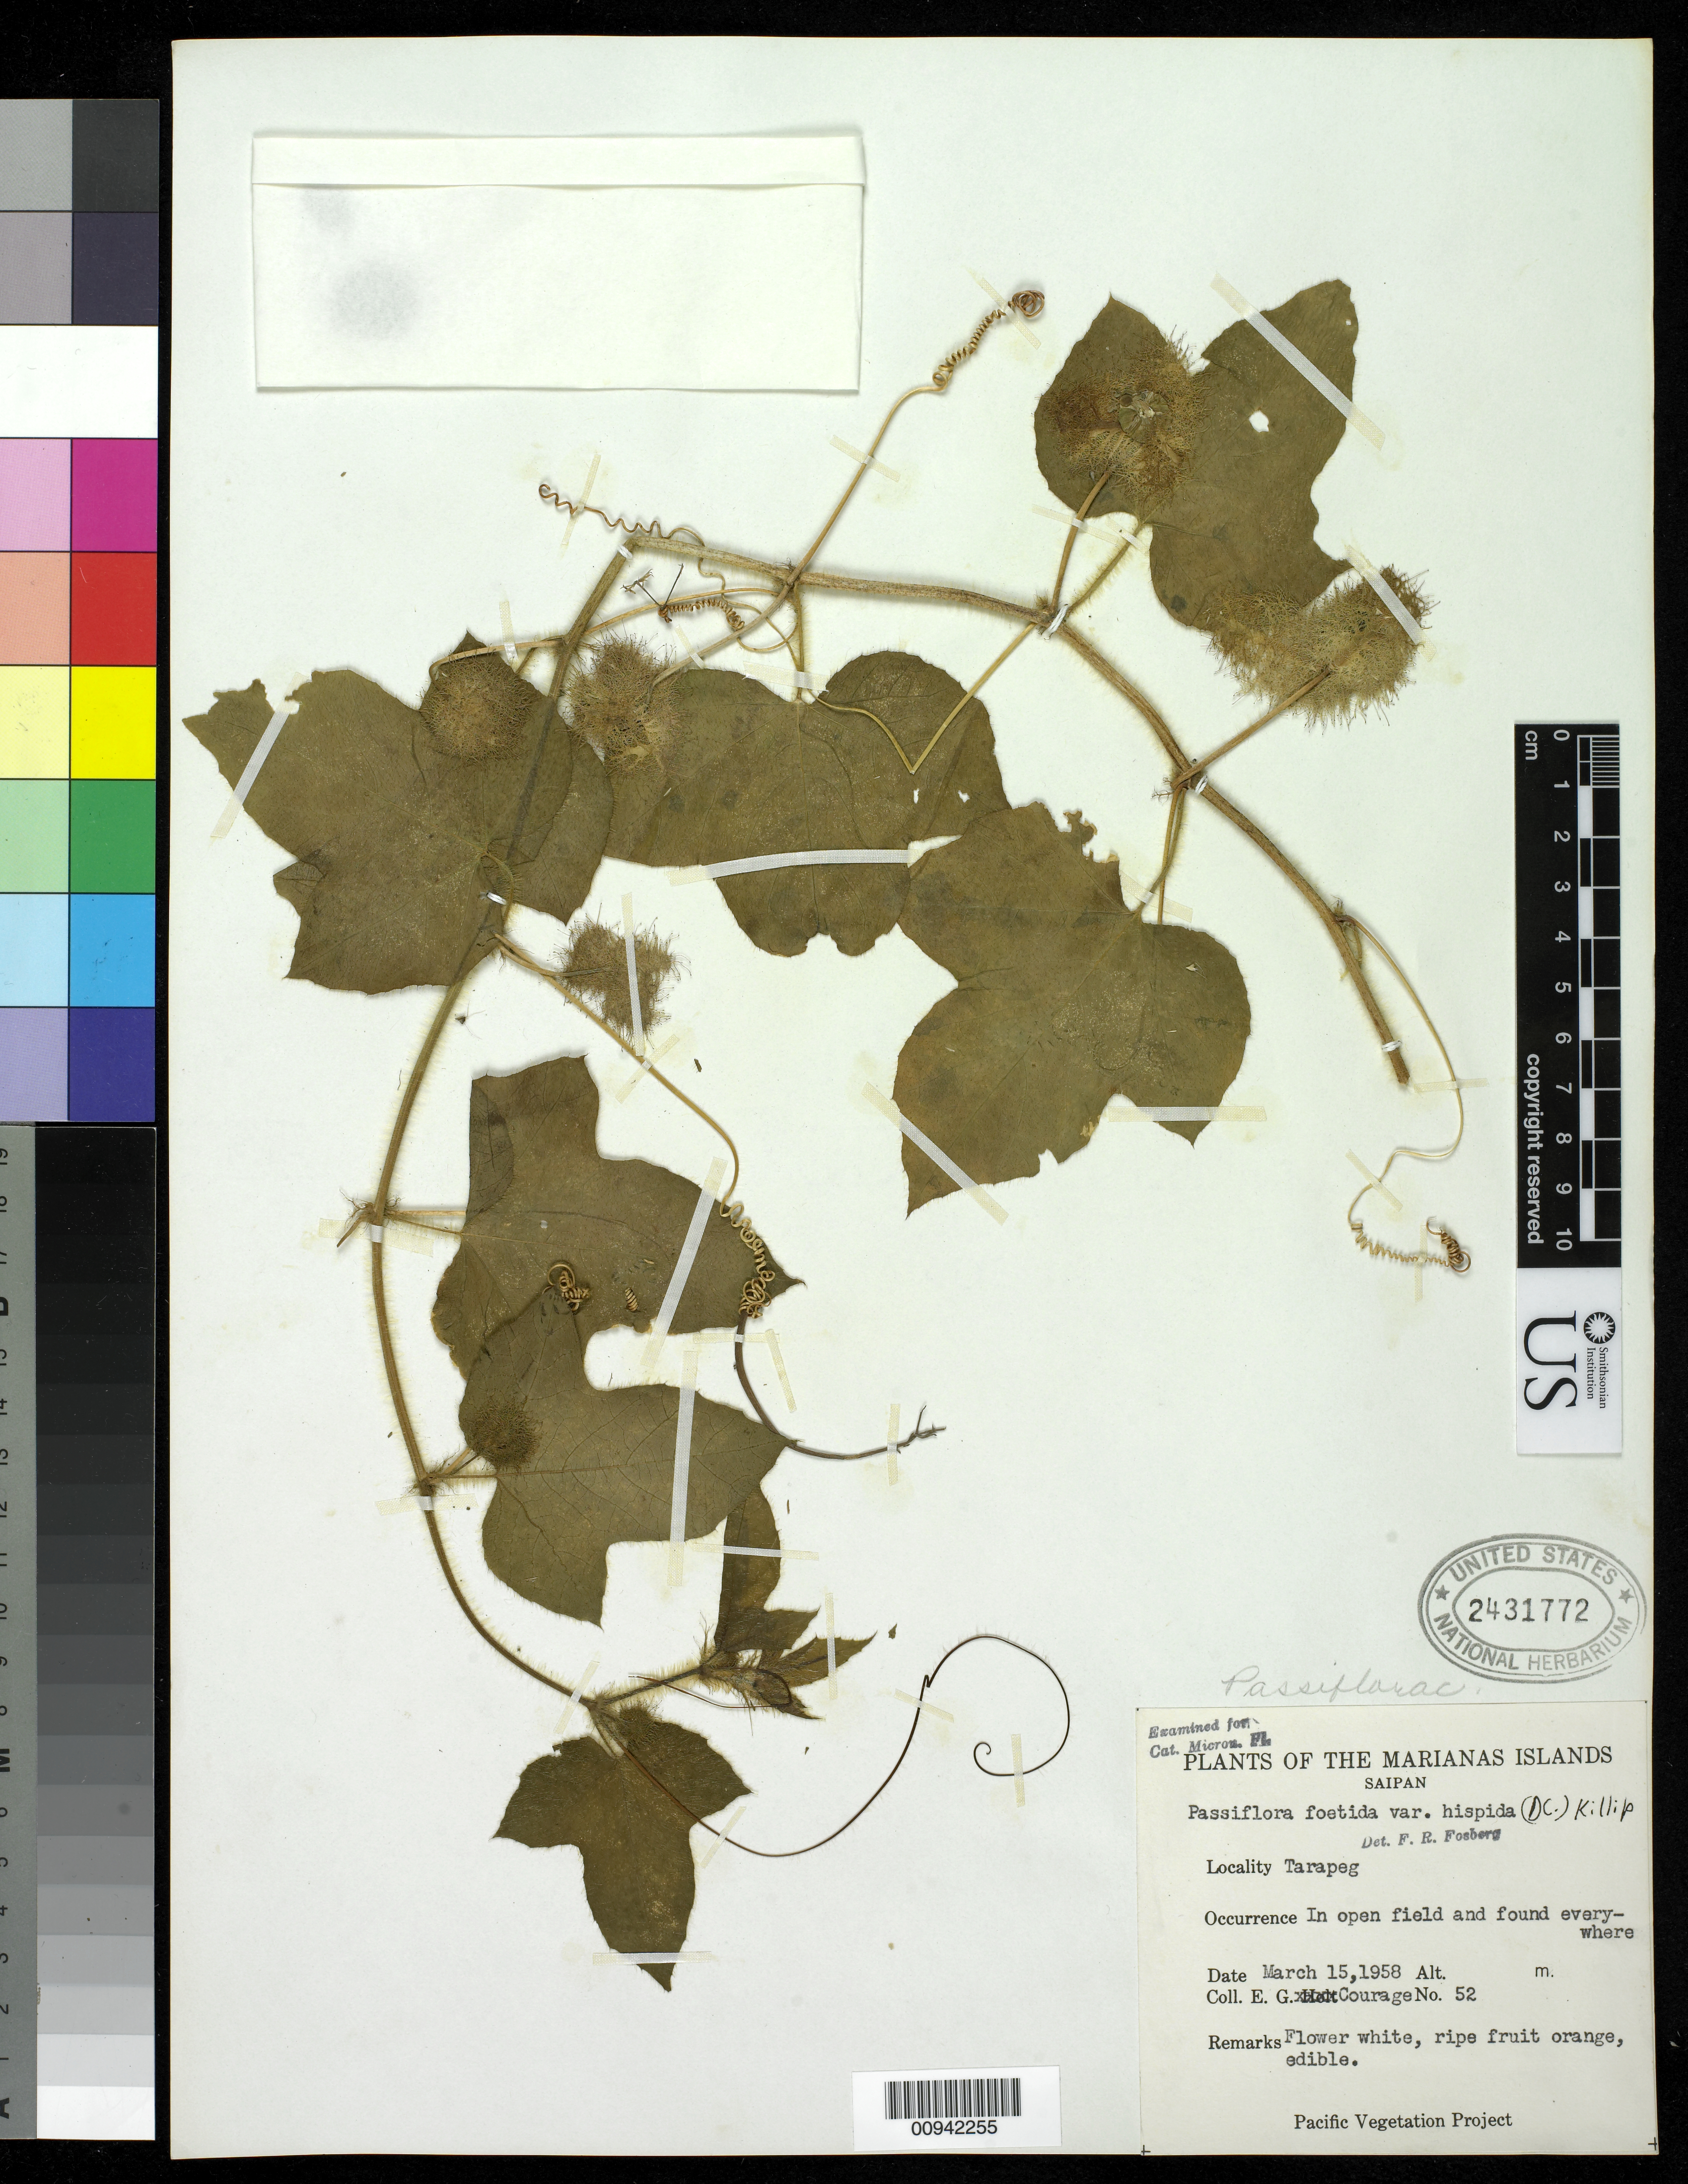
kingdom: Plantae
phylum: Tracheophyta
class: Magnoliopsida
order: Malpighiales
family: Passifloraceae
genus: Passiflora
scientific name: Passiflora foetida var. hispida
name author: (DC. ex Triana & Planch.) Killip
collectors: E. Courage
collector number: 52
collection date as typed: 15 Mar 1958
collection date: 1958-03-15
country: Northern Mariana Islands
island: Saipan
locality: Taarapeg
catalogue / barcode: US 2431772